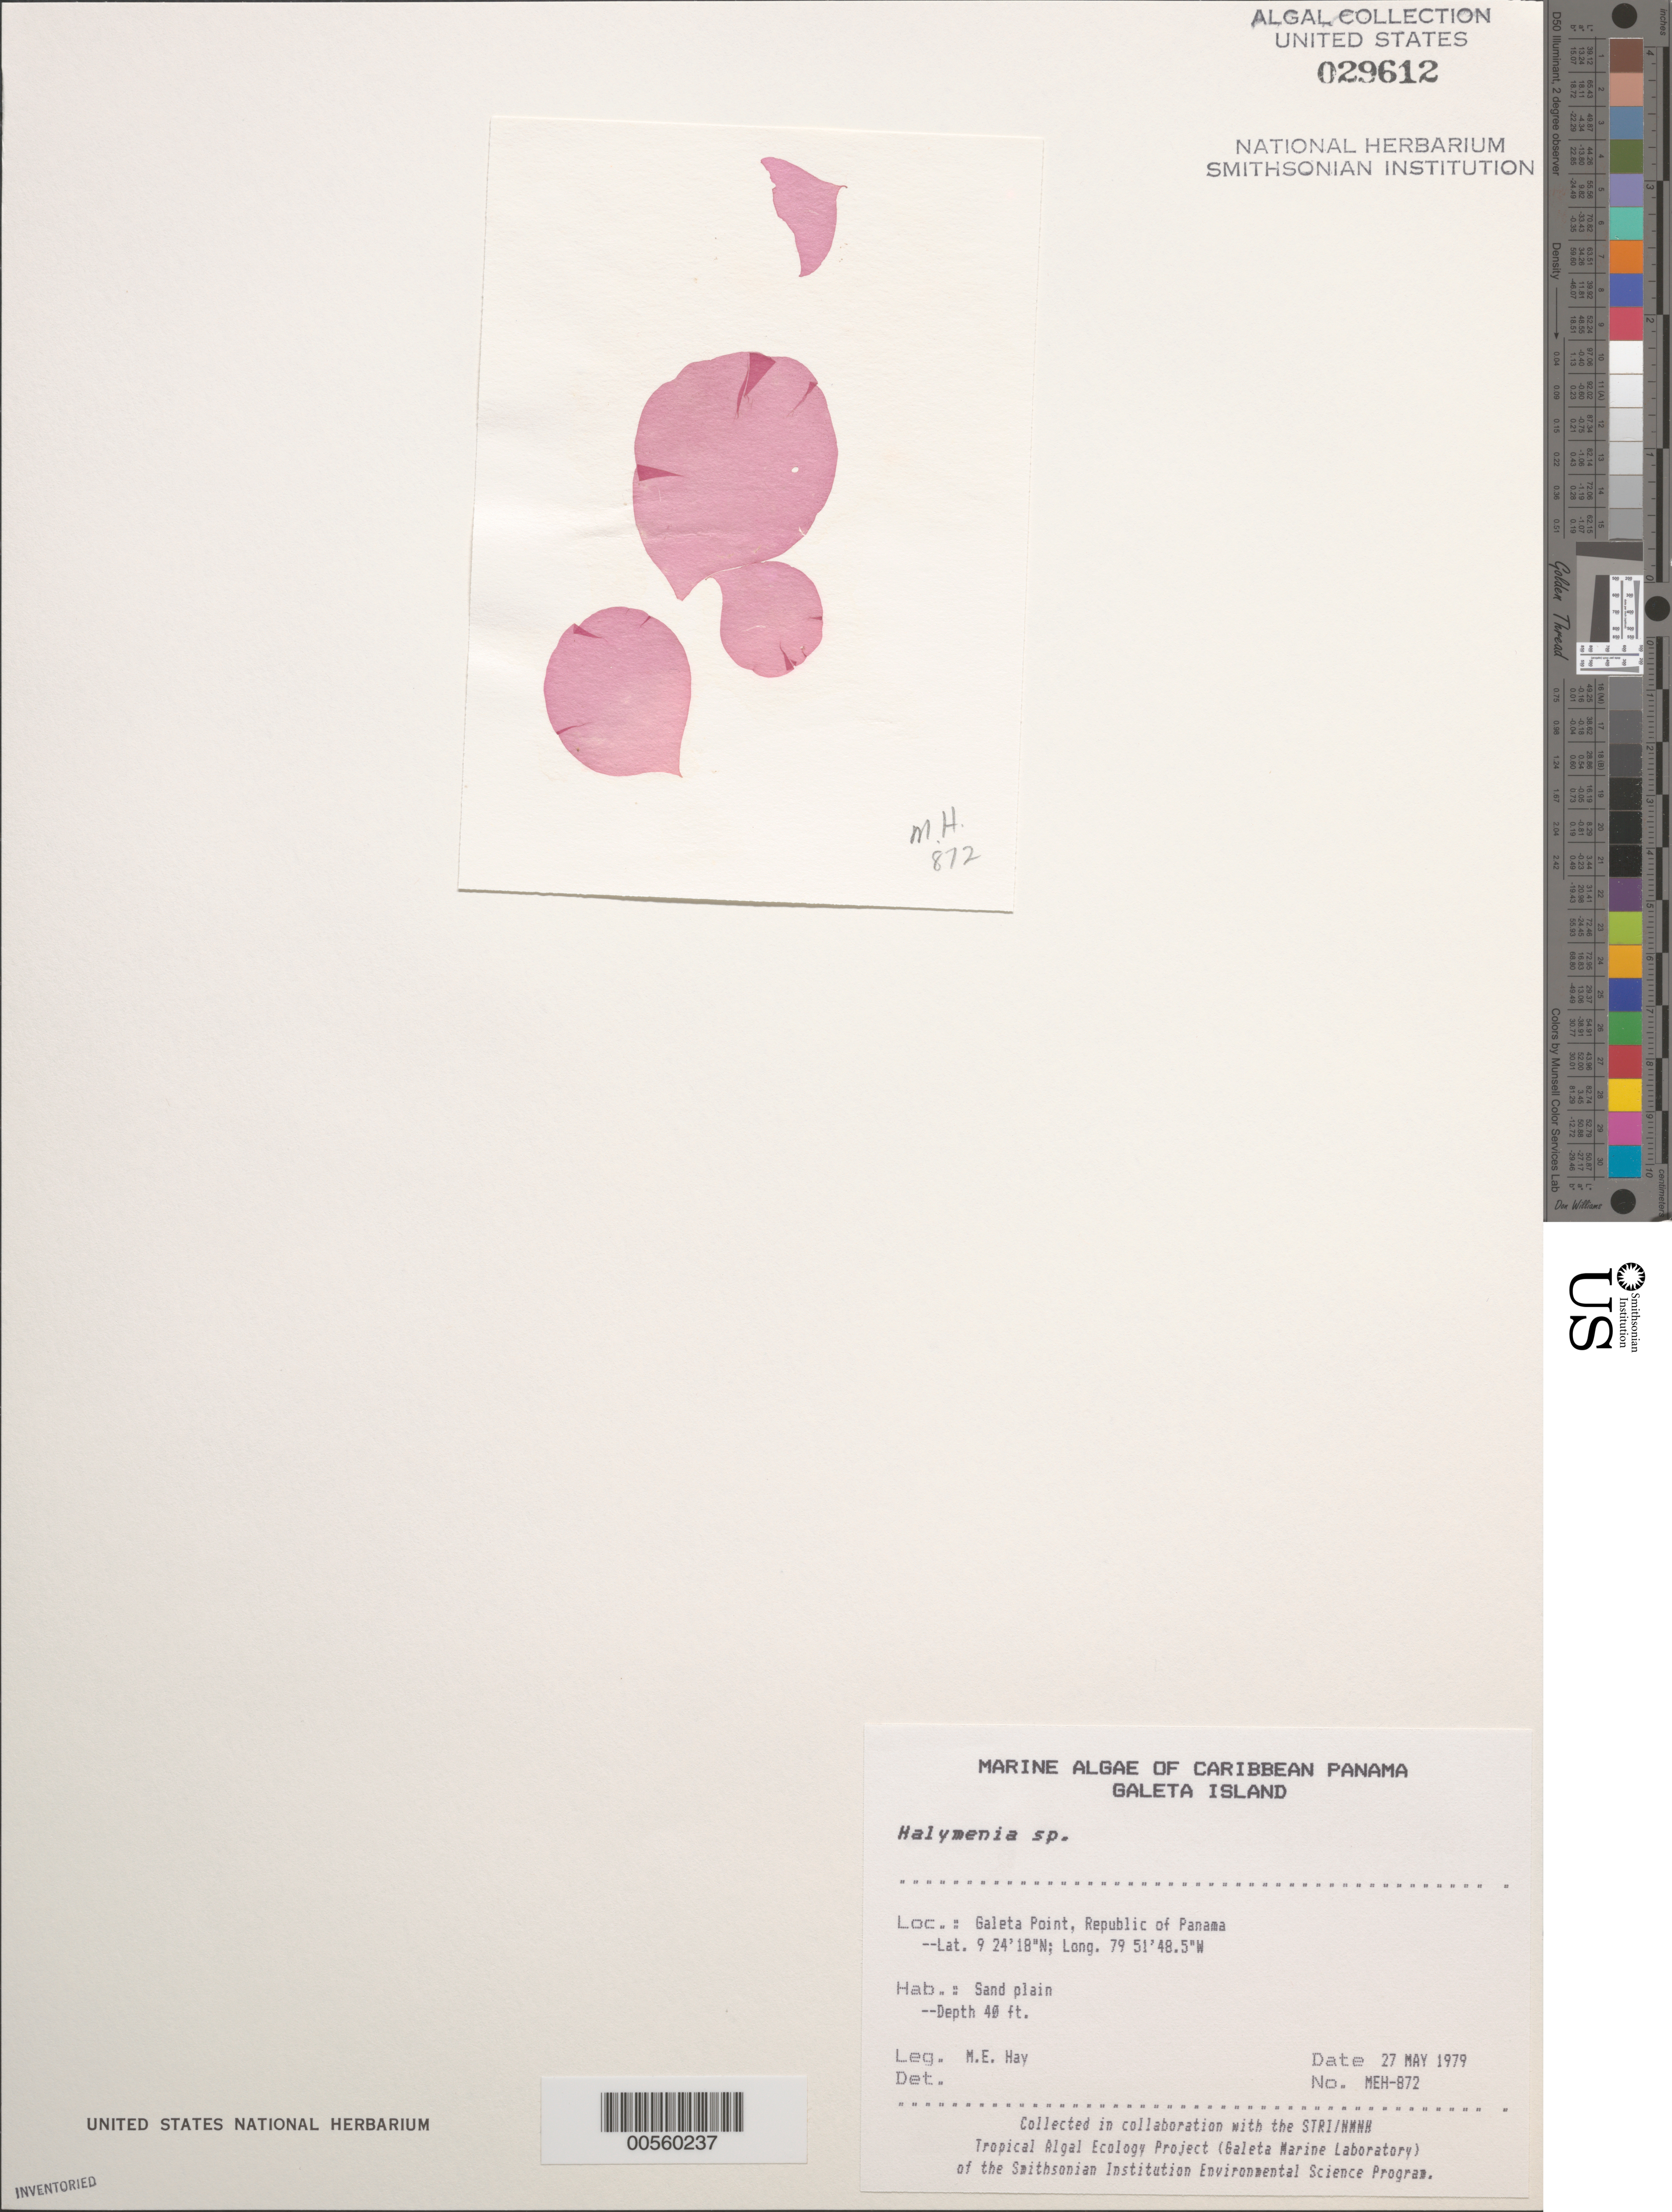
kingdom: Plantae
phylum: Rhodophyta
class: Florideophyceae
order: Halymeniales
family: Halymeniaceae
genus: Halymenia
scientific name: Halymenia sp.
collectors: M. E. Hay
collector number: MEH-872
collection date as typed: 27 May 1979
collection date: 1979-05-27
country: Panama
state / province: Colón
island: Galeta Island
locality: Galeta Point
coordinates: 9 24' 18" N, 79 51' 48.5" W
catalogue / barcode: US 29612